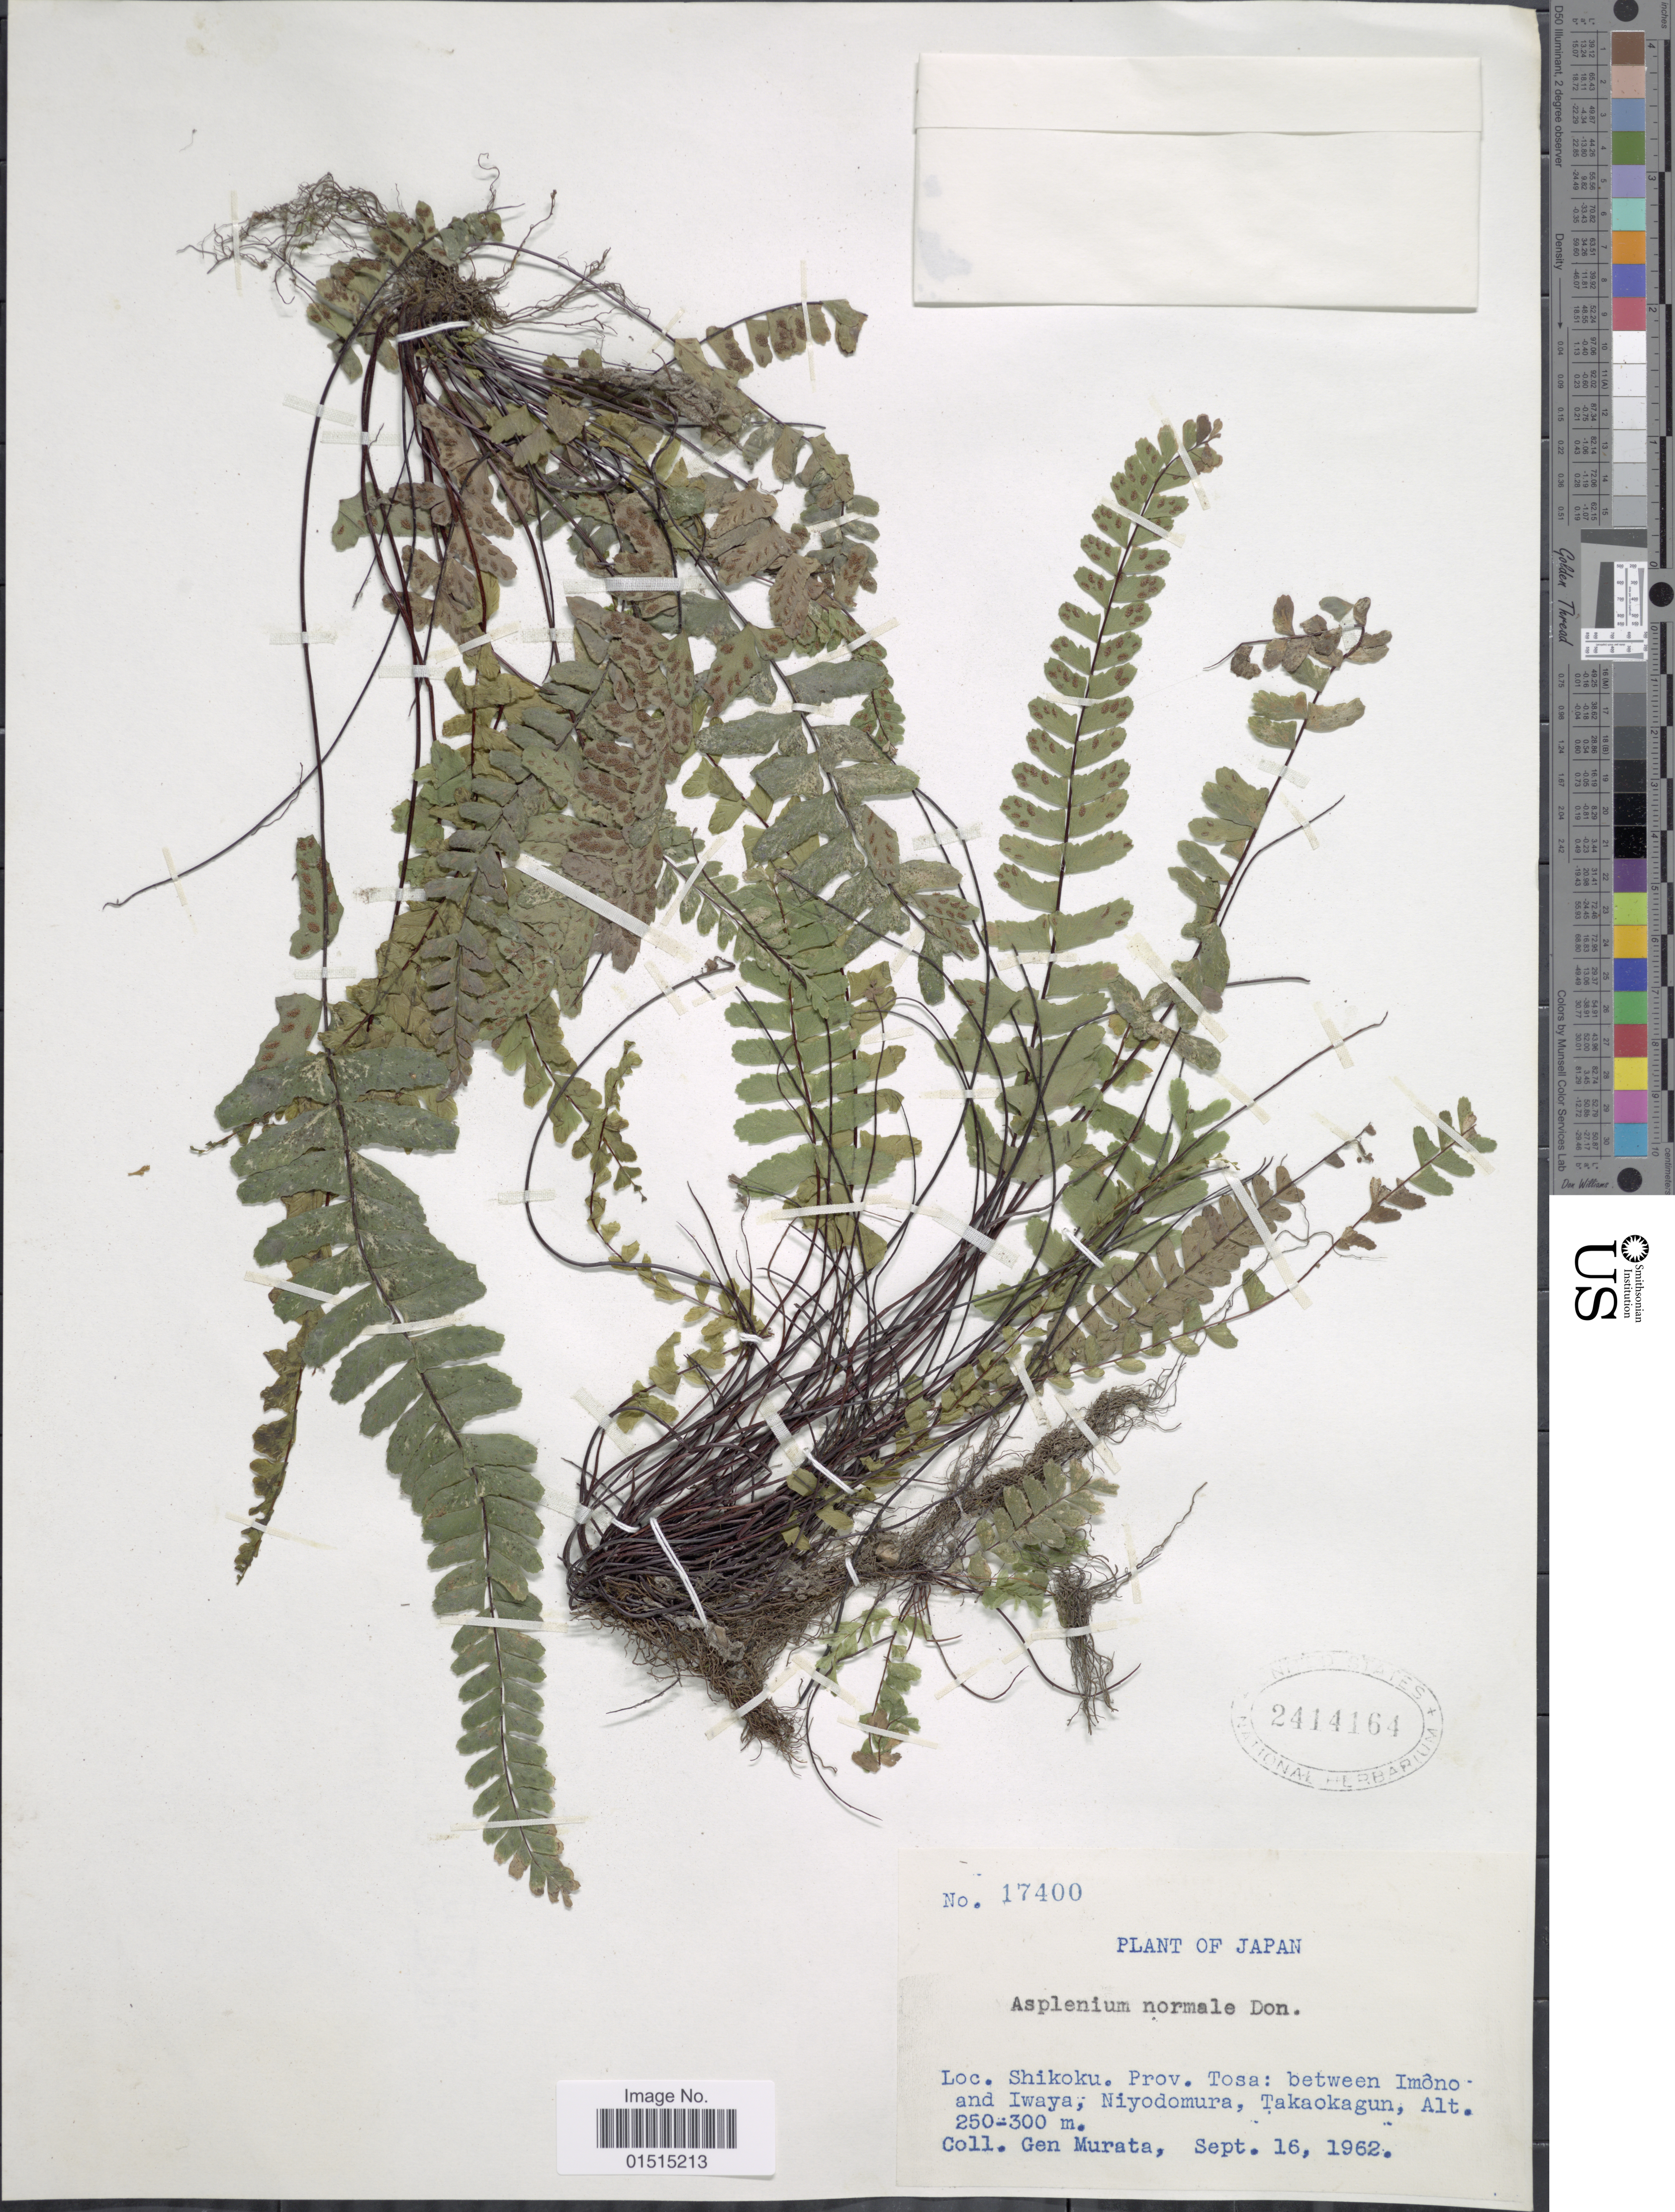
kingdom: Plantae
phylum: Tracheophyta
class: Polypodiopsida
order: Polypodiales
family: Aspleniaceae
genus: Asplenium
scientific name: Asplenium normale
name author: D. Don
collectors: G. Murata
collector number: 17400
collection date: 1962-09-16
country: Japan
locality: Shikoku. Prov. Tosa: between Imono and Iwaya, Niyodomura, Takaokagun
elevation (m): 250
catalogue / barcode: US 2414164